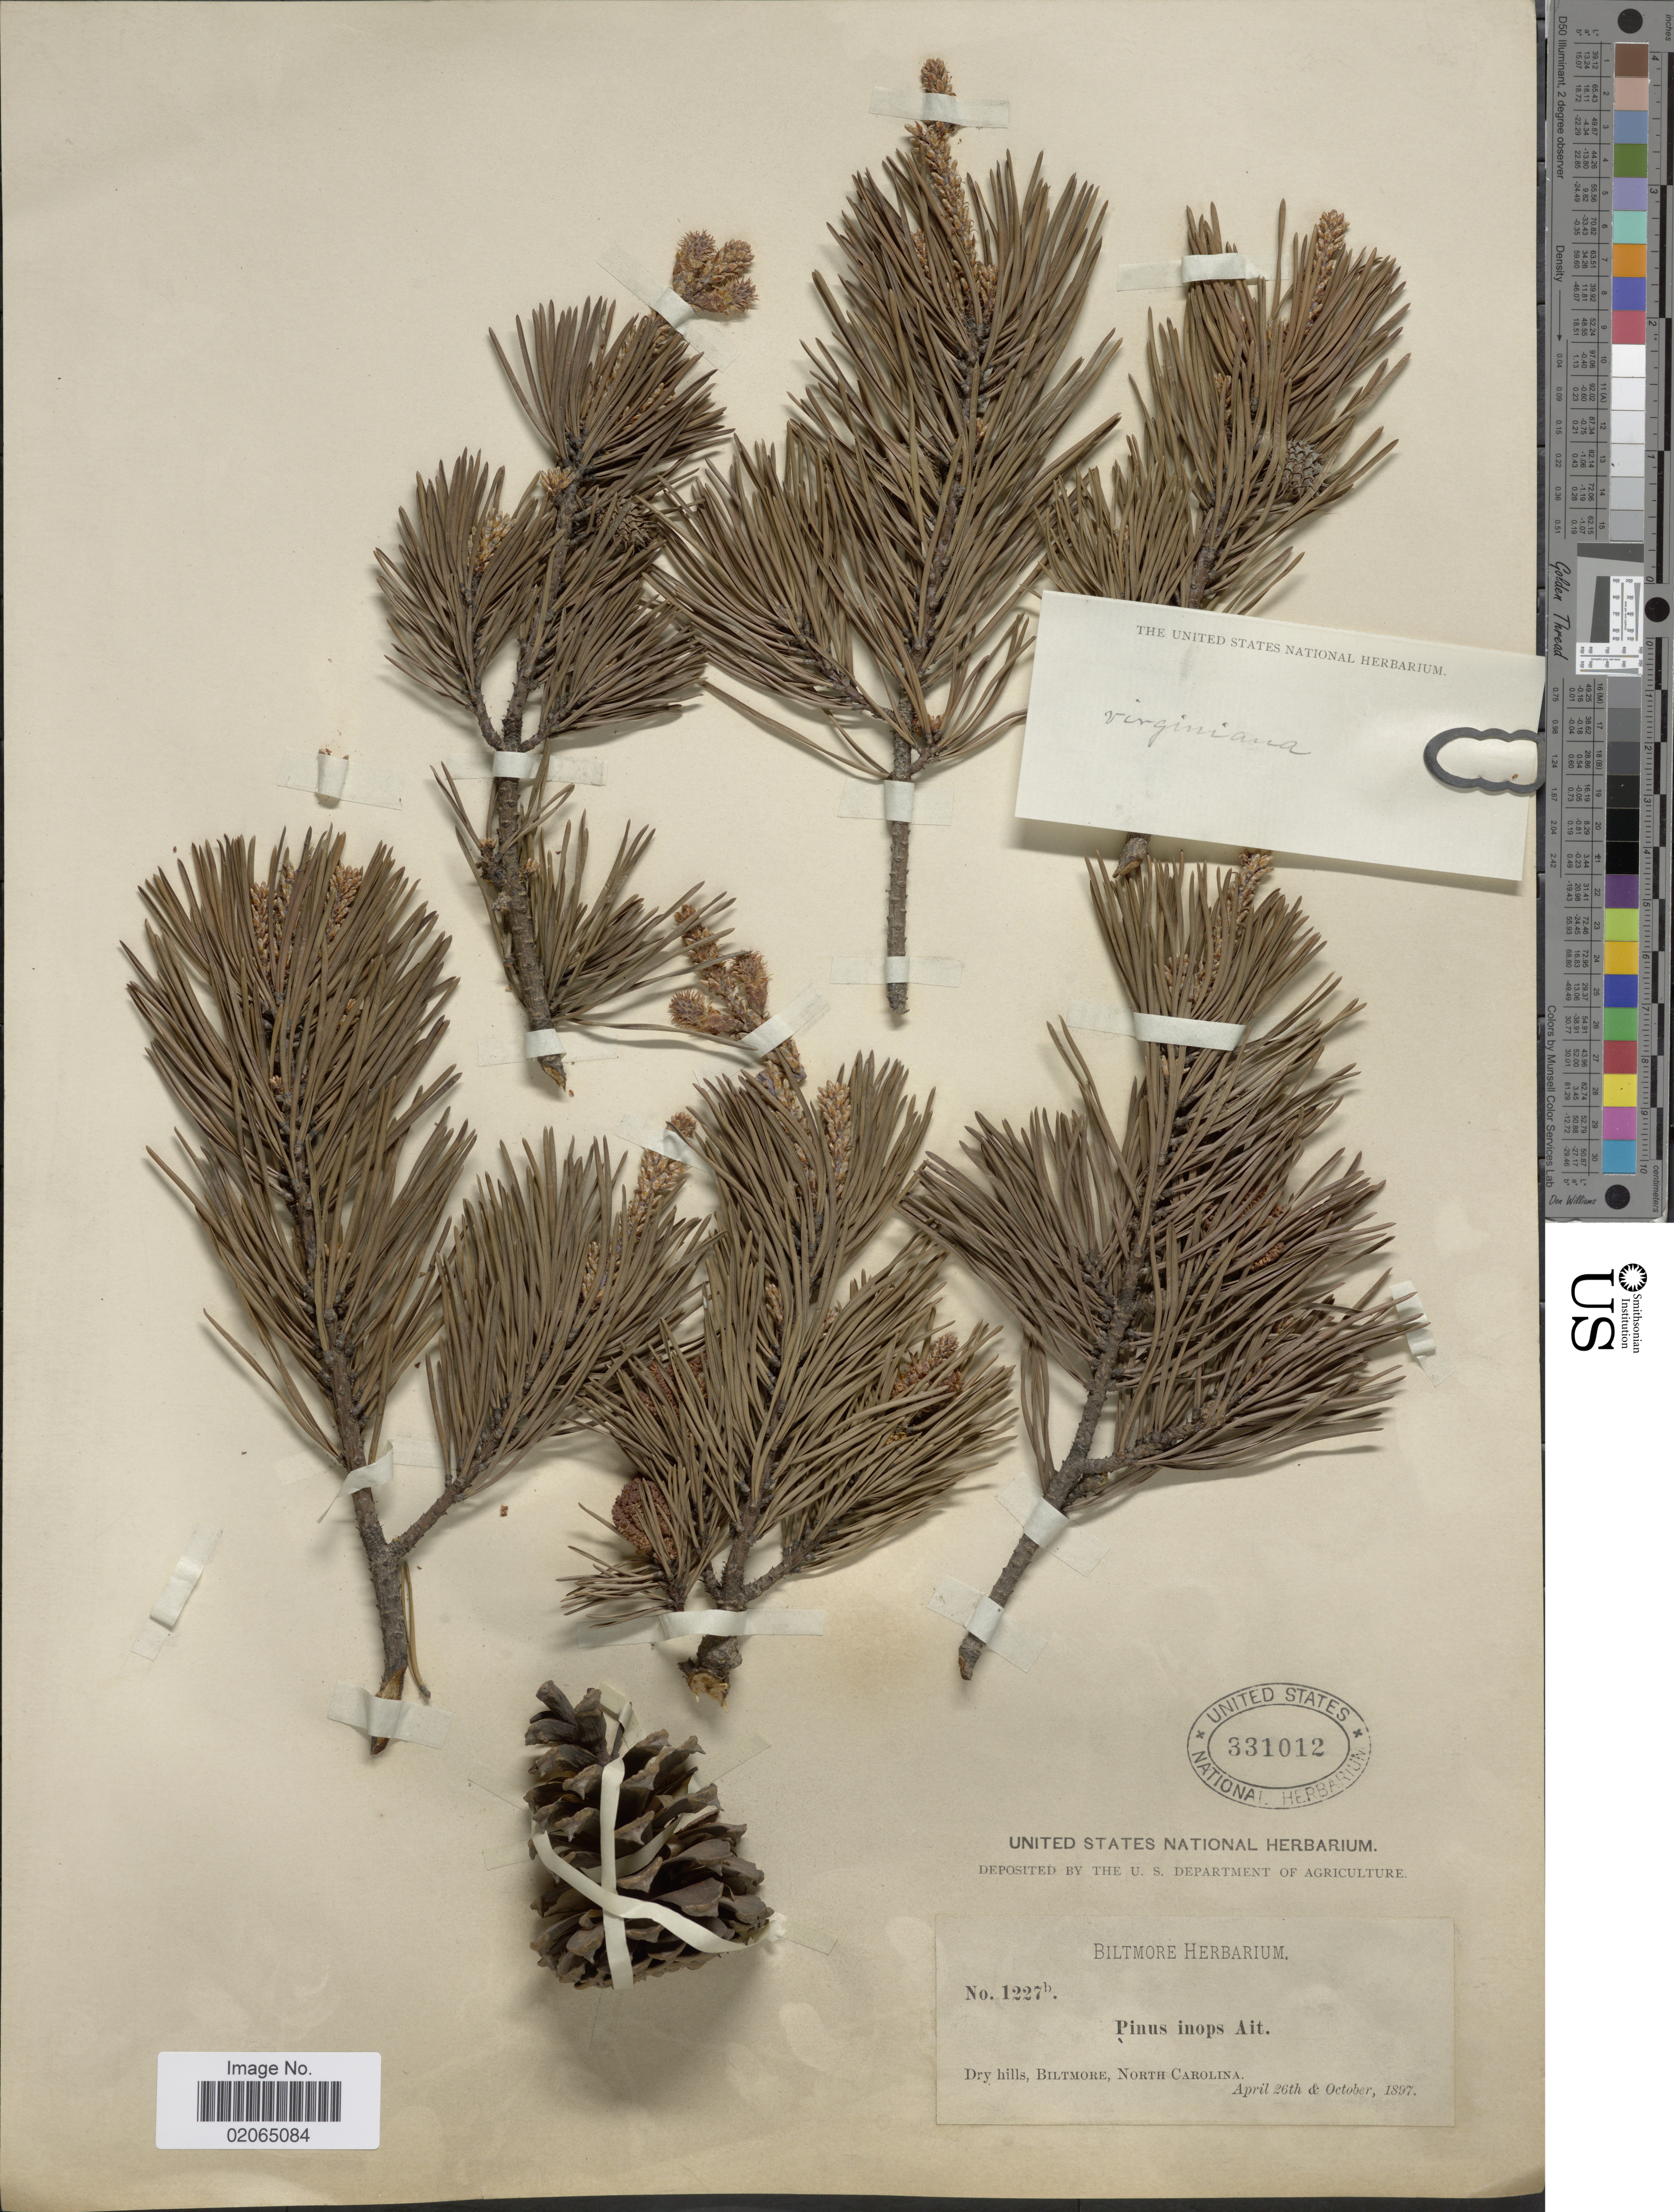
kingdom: Plantae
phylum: Tracheophyta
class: Pinopsida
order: Pinales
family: Pinaceae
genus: Pinus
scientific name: Pinus virginiana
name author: Mill.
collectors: ex herb. Biltmore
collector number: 1227b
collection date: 1897-04-26/1897-10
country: United States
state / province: North Carolina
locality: Biltmore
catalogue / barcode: US 331012